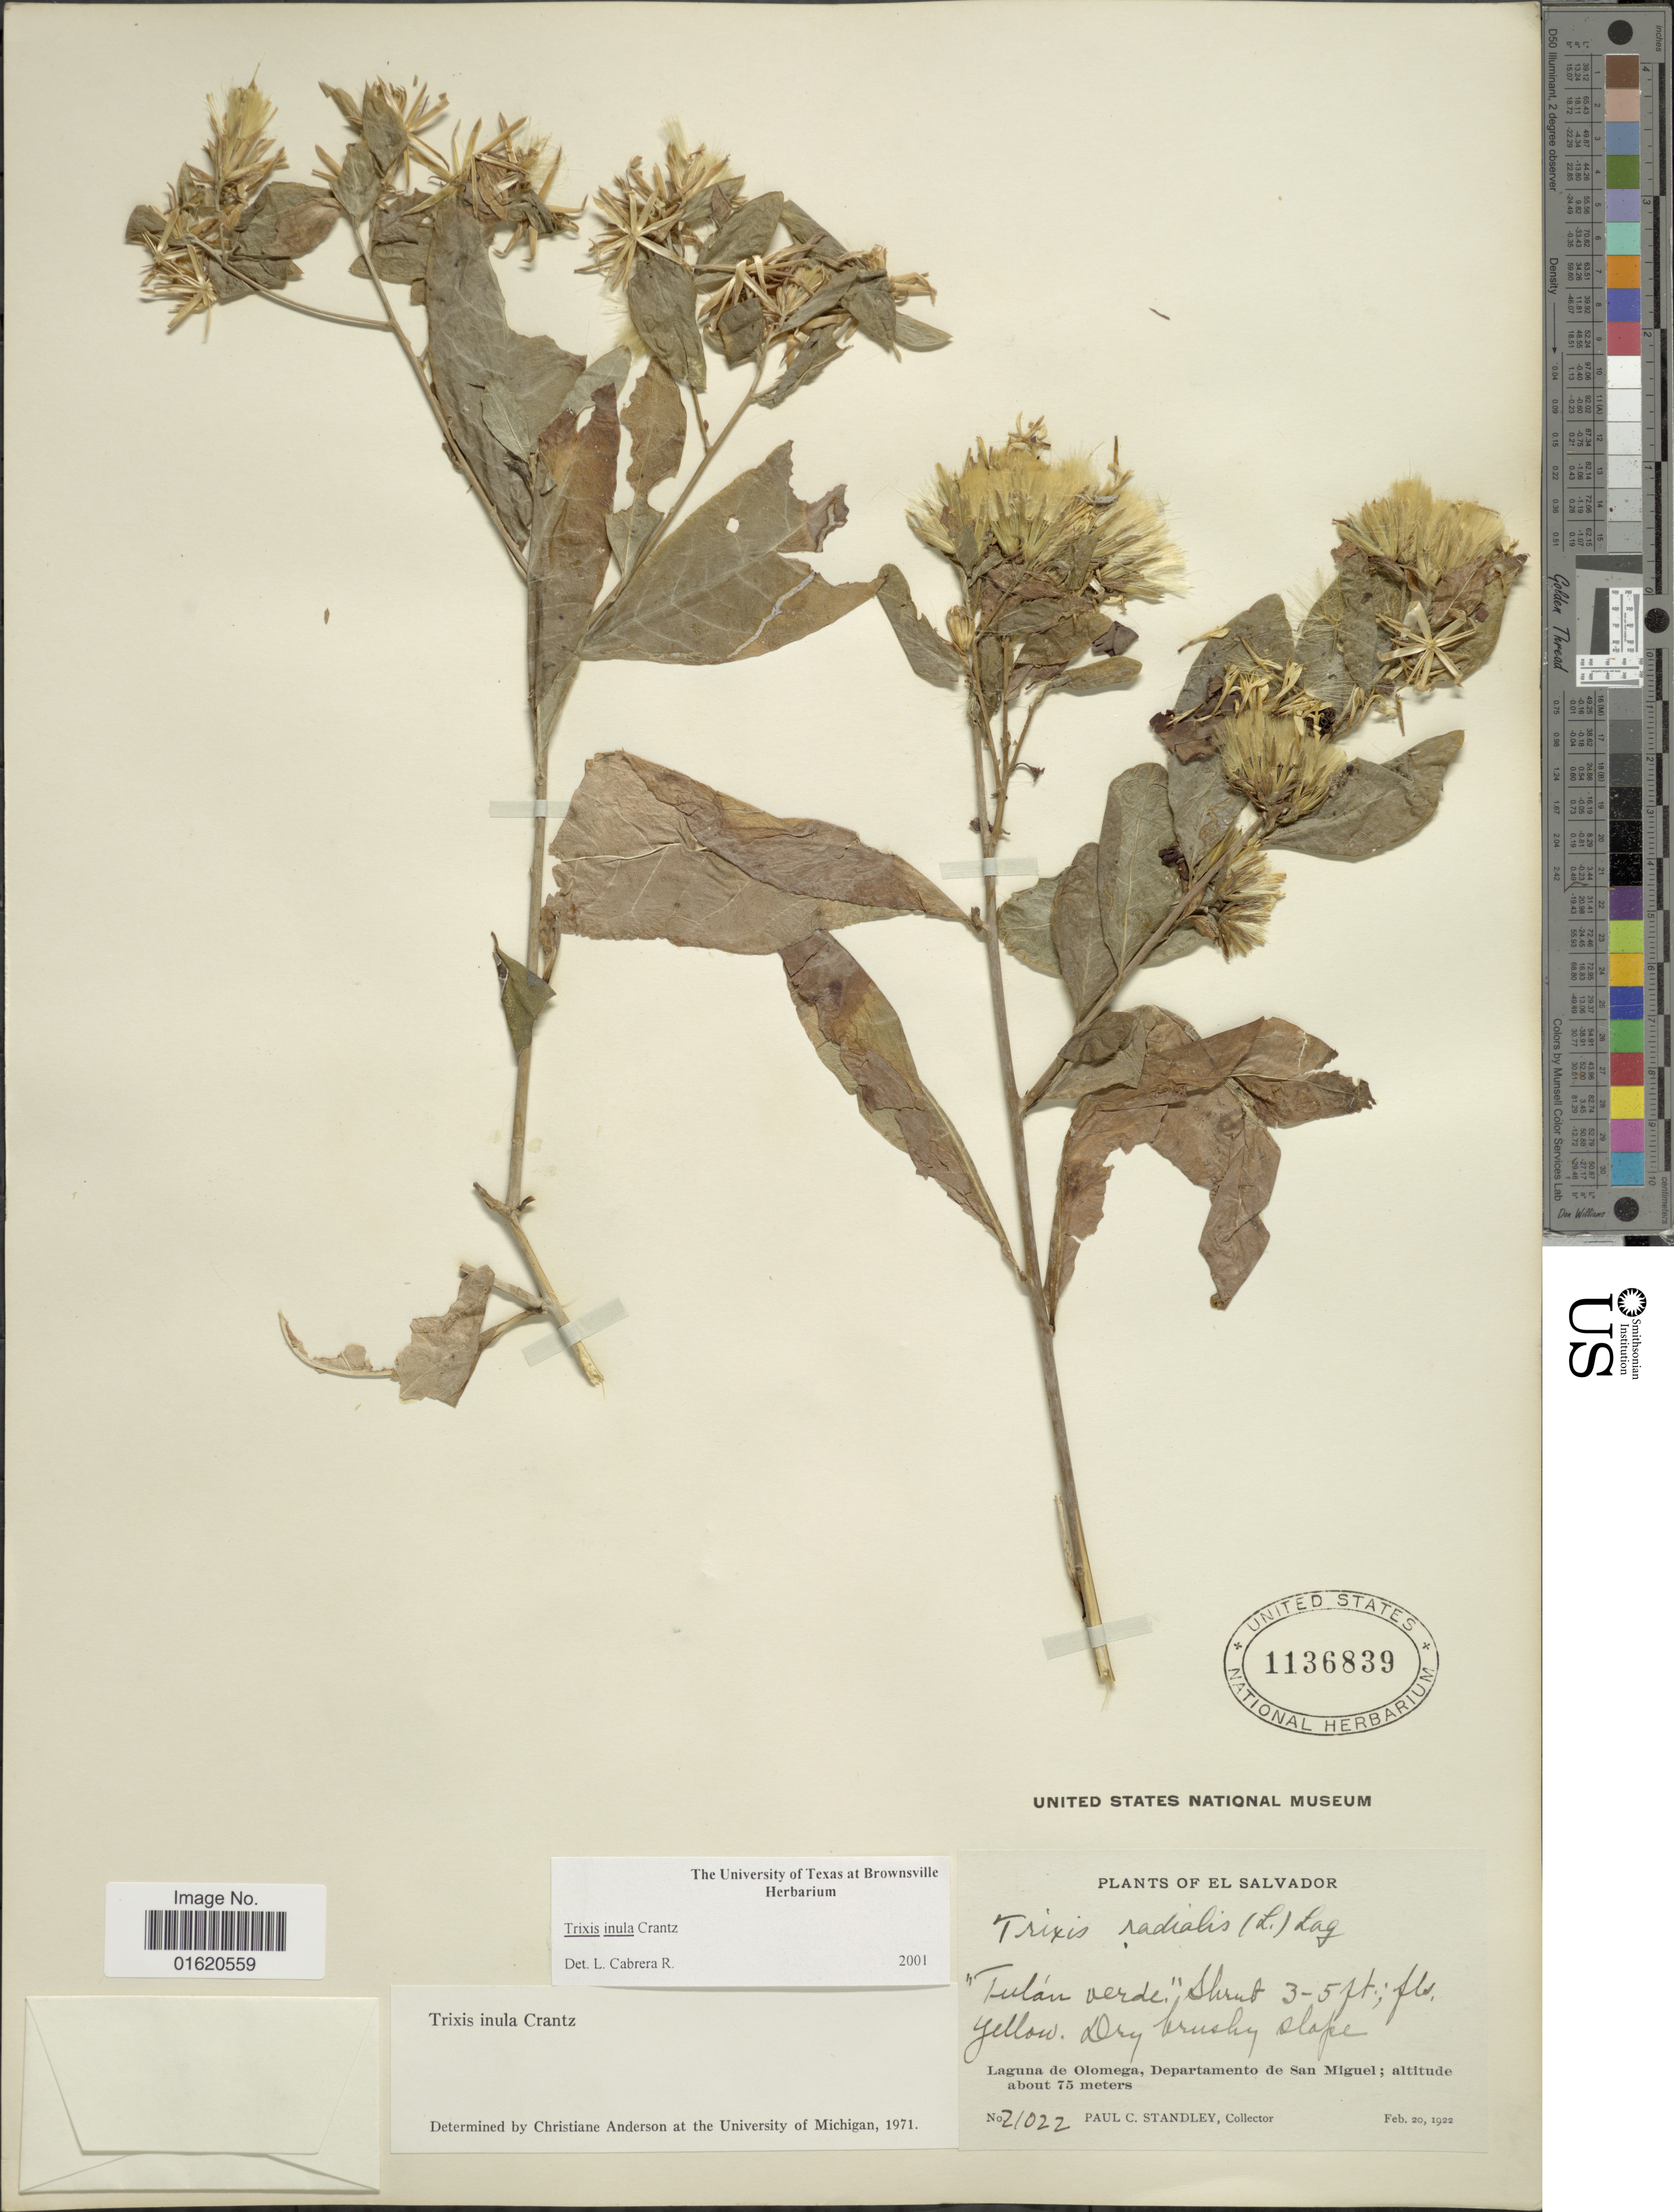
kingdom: Plantae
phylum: Tracheophyta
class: Magnoliopsida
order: Asterales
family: Asteraceae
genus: Trixis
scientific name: Trixis inula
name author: Crantz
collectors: P. C. Standley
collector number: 21022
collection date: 1922-02-20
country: El Salvador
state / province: San Miguel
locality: Tulan verde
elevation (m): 75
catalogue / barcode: US 1136839